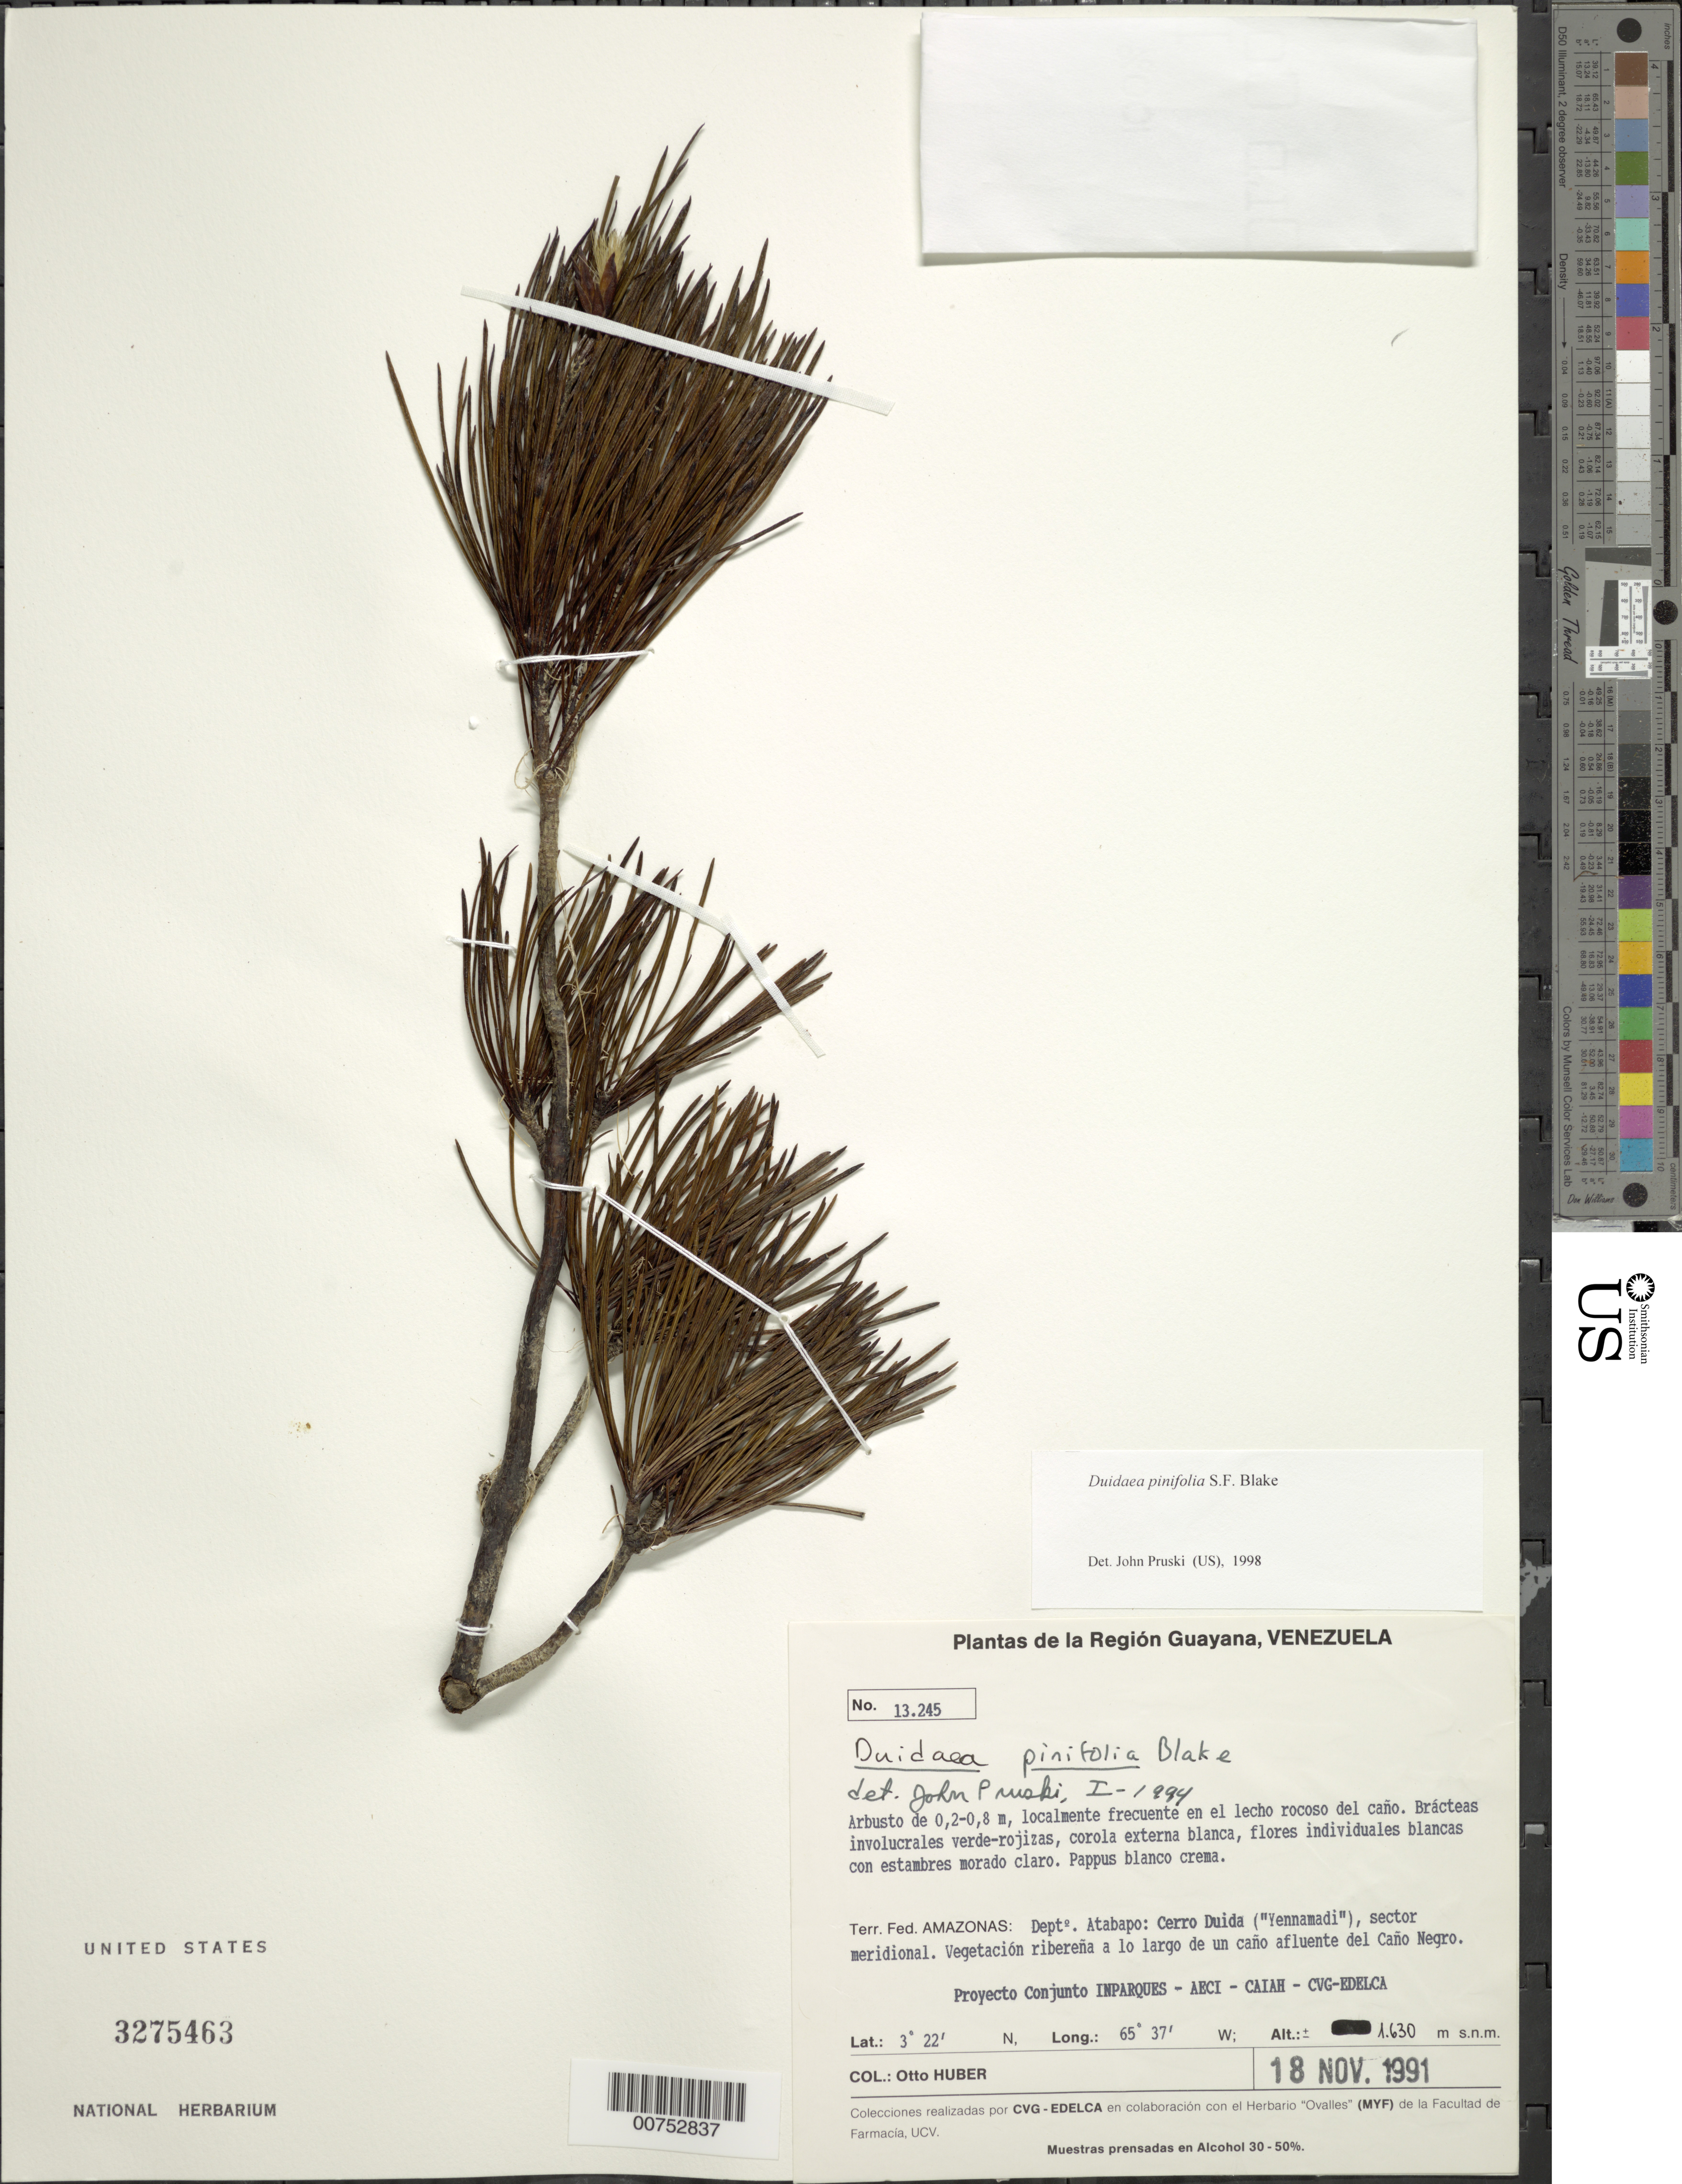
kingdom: Plantae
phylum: Tracheophyta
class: Magnoliopsida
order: Asterales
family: Asteraceae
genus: Duidaea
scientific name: Duidaea pinifolia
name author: S.F. Blake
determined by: Pruski, J. F.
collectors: O. Huber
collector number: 13245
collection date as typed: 18-Nov-91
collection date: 1991-11-18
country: Venezuela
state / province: Amazonas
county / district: Atabapo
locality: Cerro Duida ("Yennamadi"), sector meridional, caño afluente del Caño Negro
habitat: Vegetación ribereña a lo largo de un caño. En el lecho del cano.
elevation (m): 1631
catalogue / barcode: US 3275463